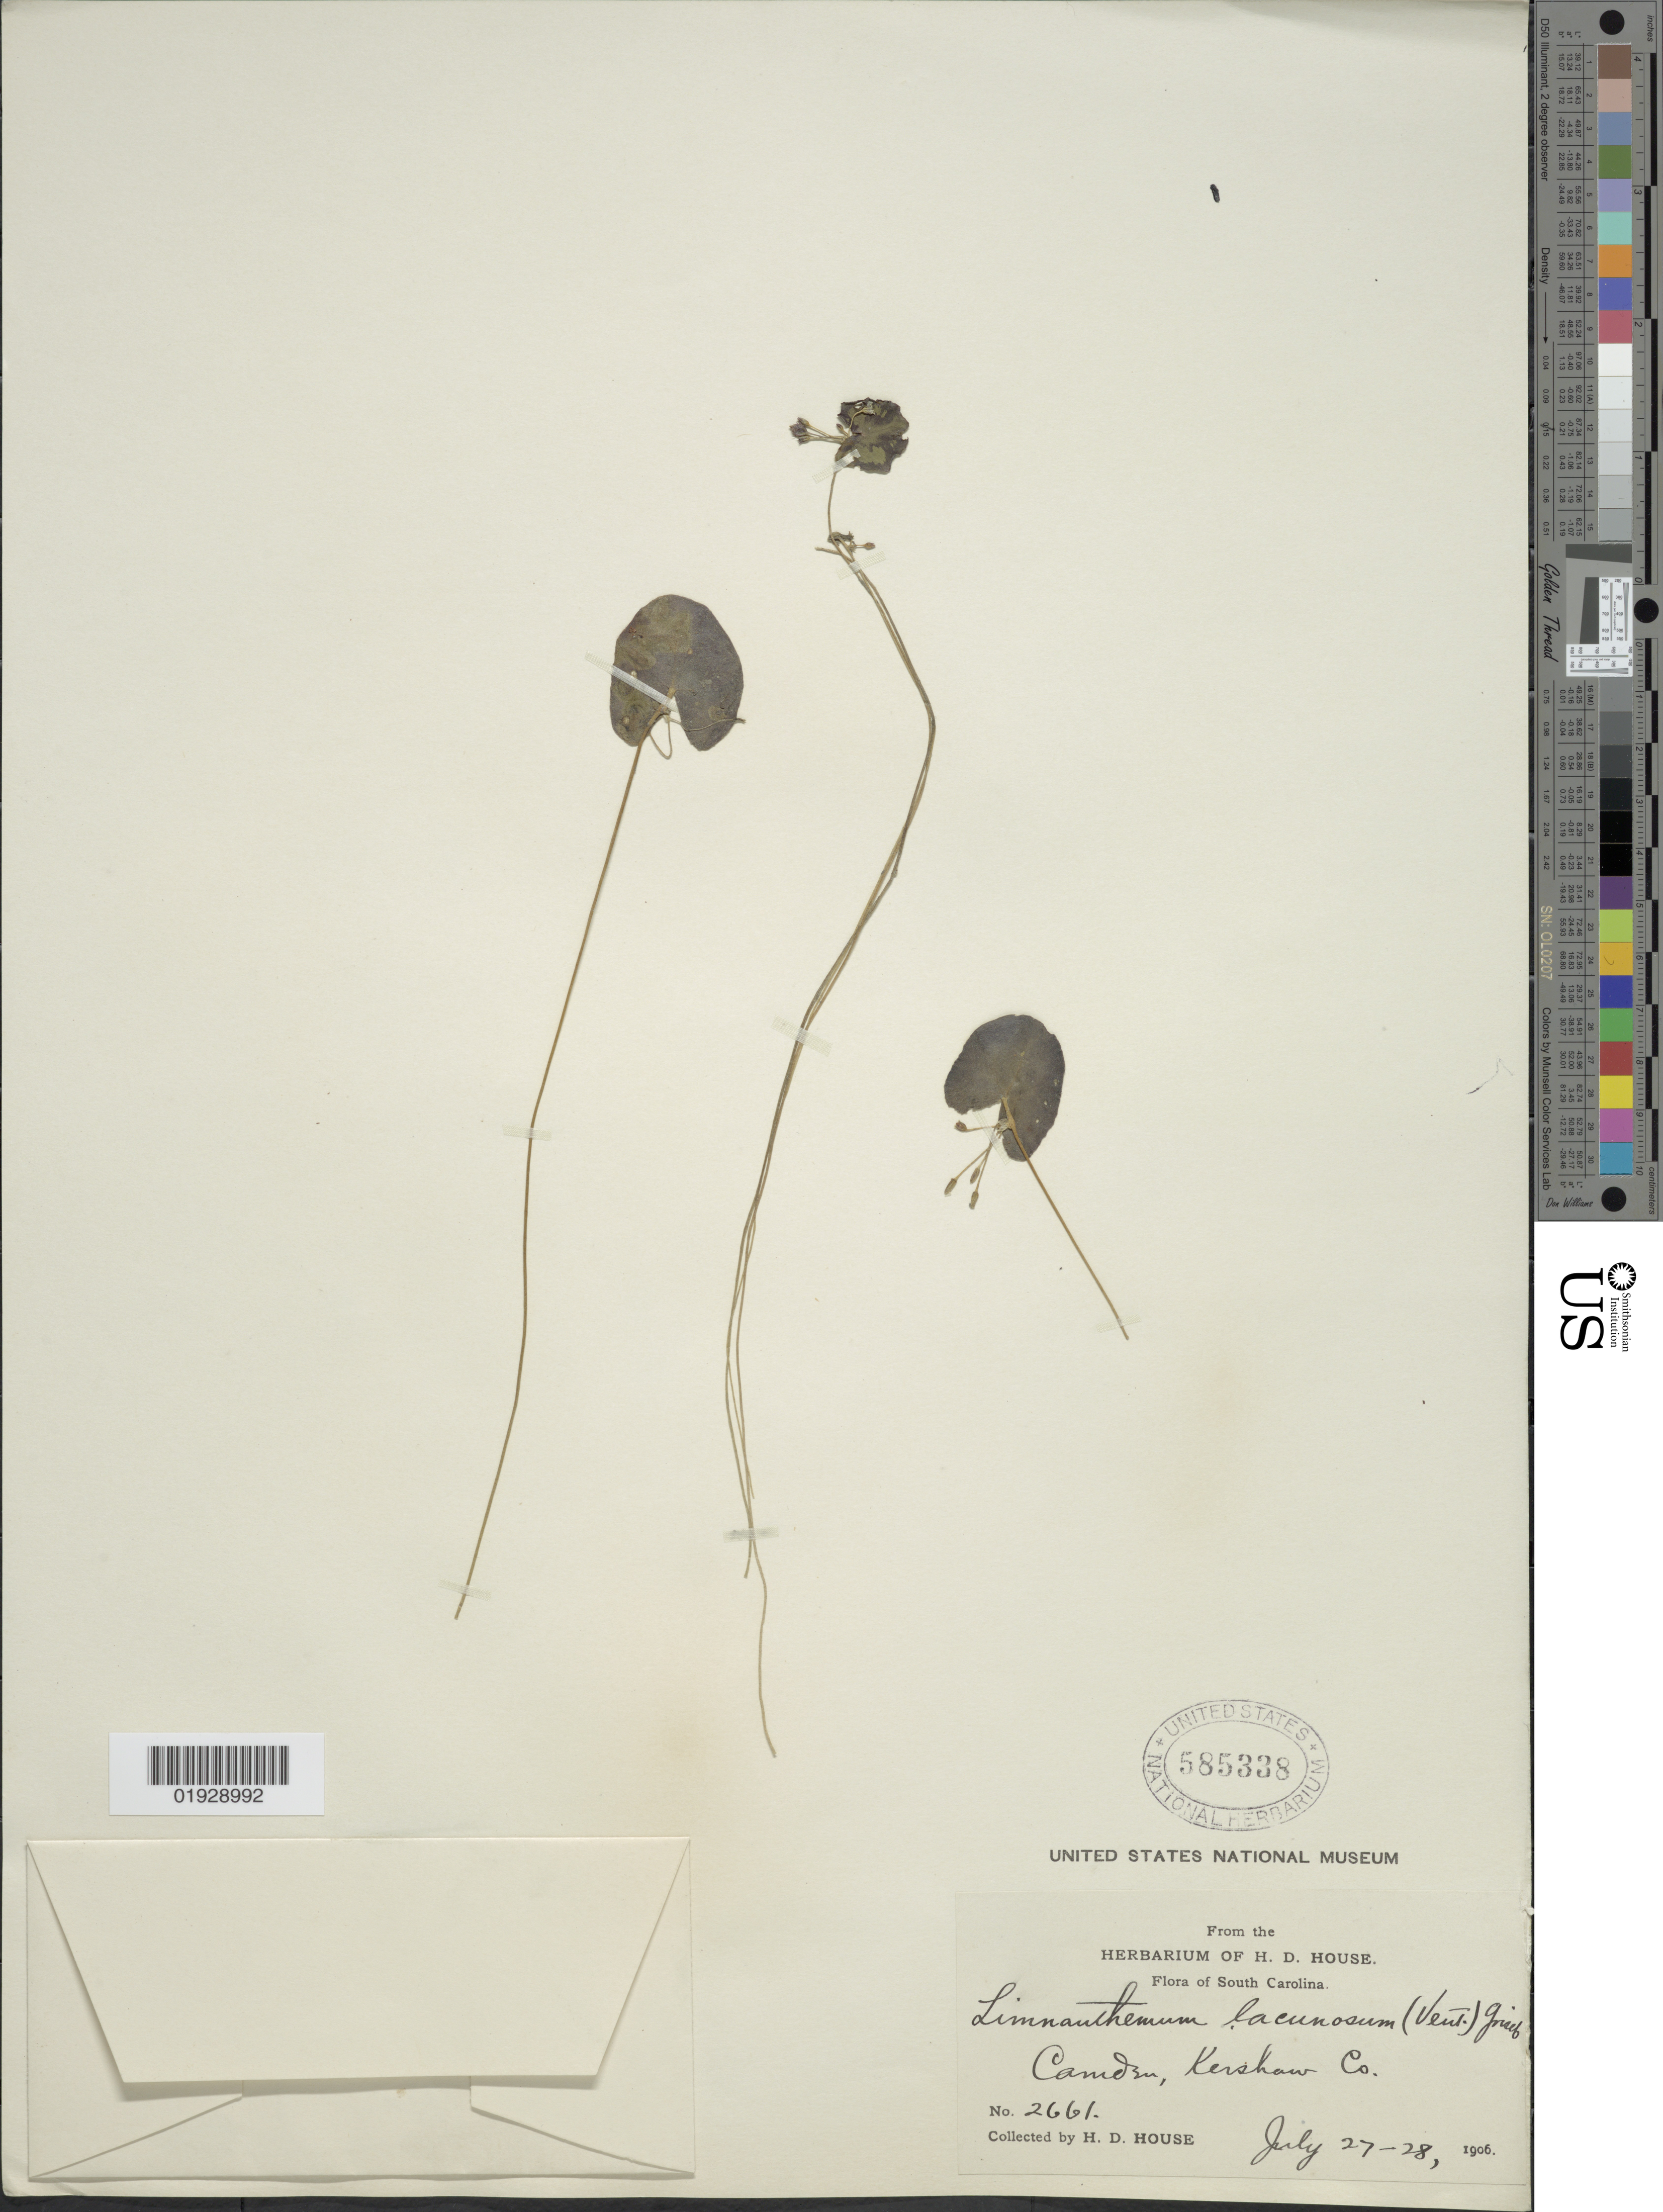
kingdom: Plantae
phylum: Tracheophyta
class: Magnoliopsida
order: Asterales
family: Menyanthaceae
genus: Nymphoides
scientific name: Nymphoides lacunosum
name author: Fernald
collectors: H. D. House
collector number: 2661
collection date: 1906-07-27/1906-07-28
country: United States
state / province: South Carolina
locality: Camden, Kershaw Co.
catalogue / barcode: US 585338